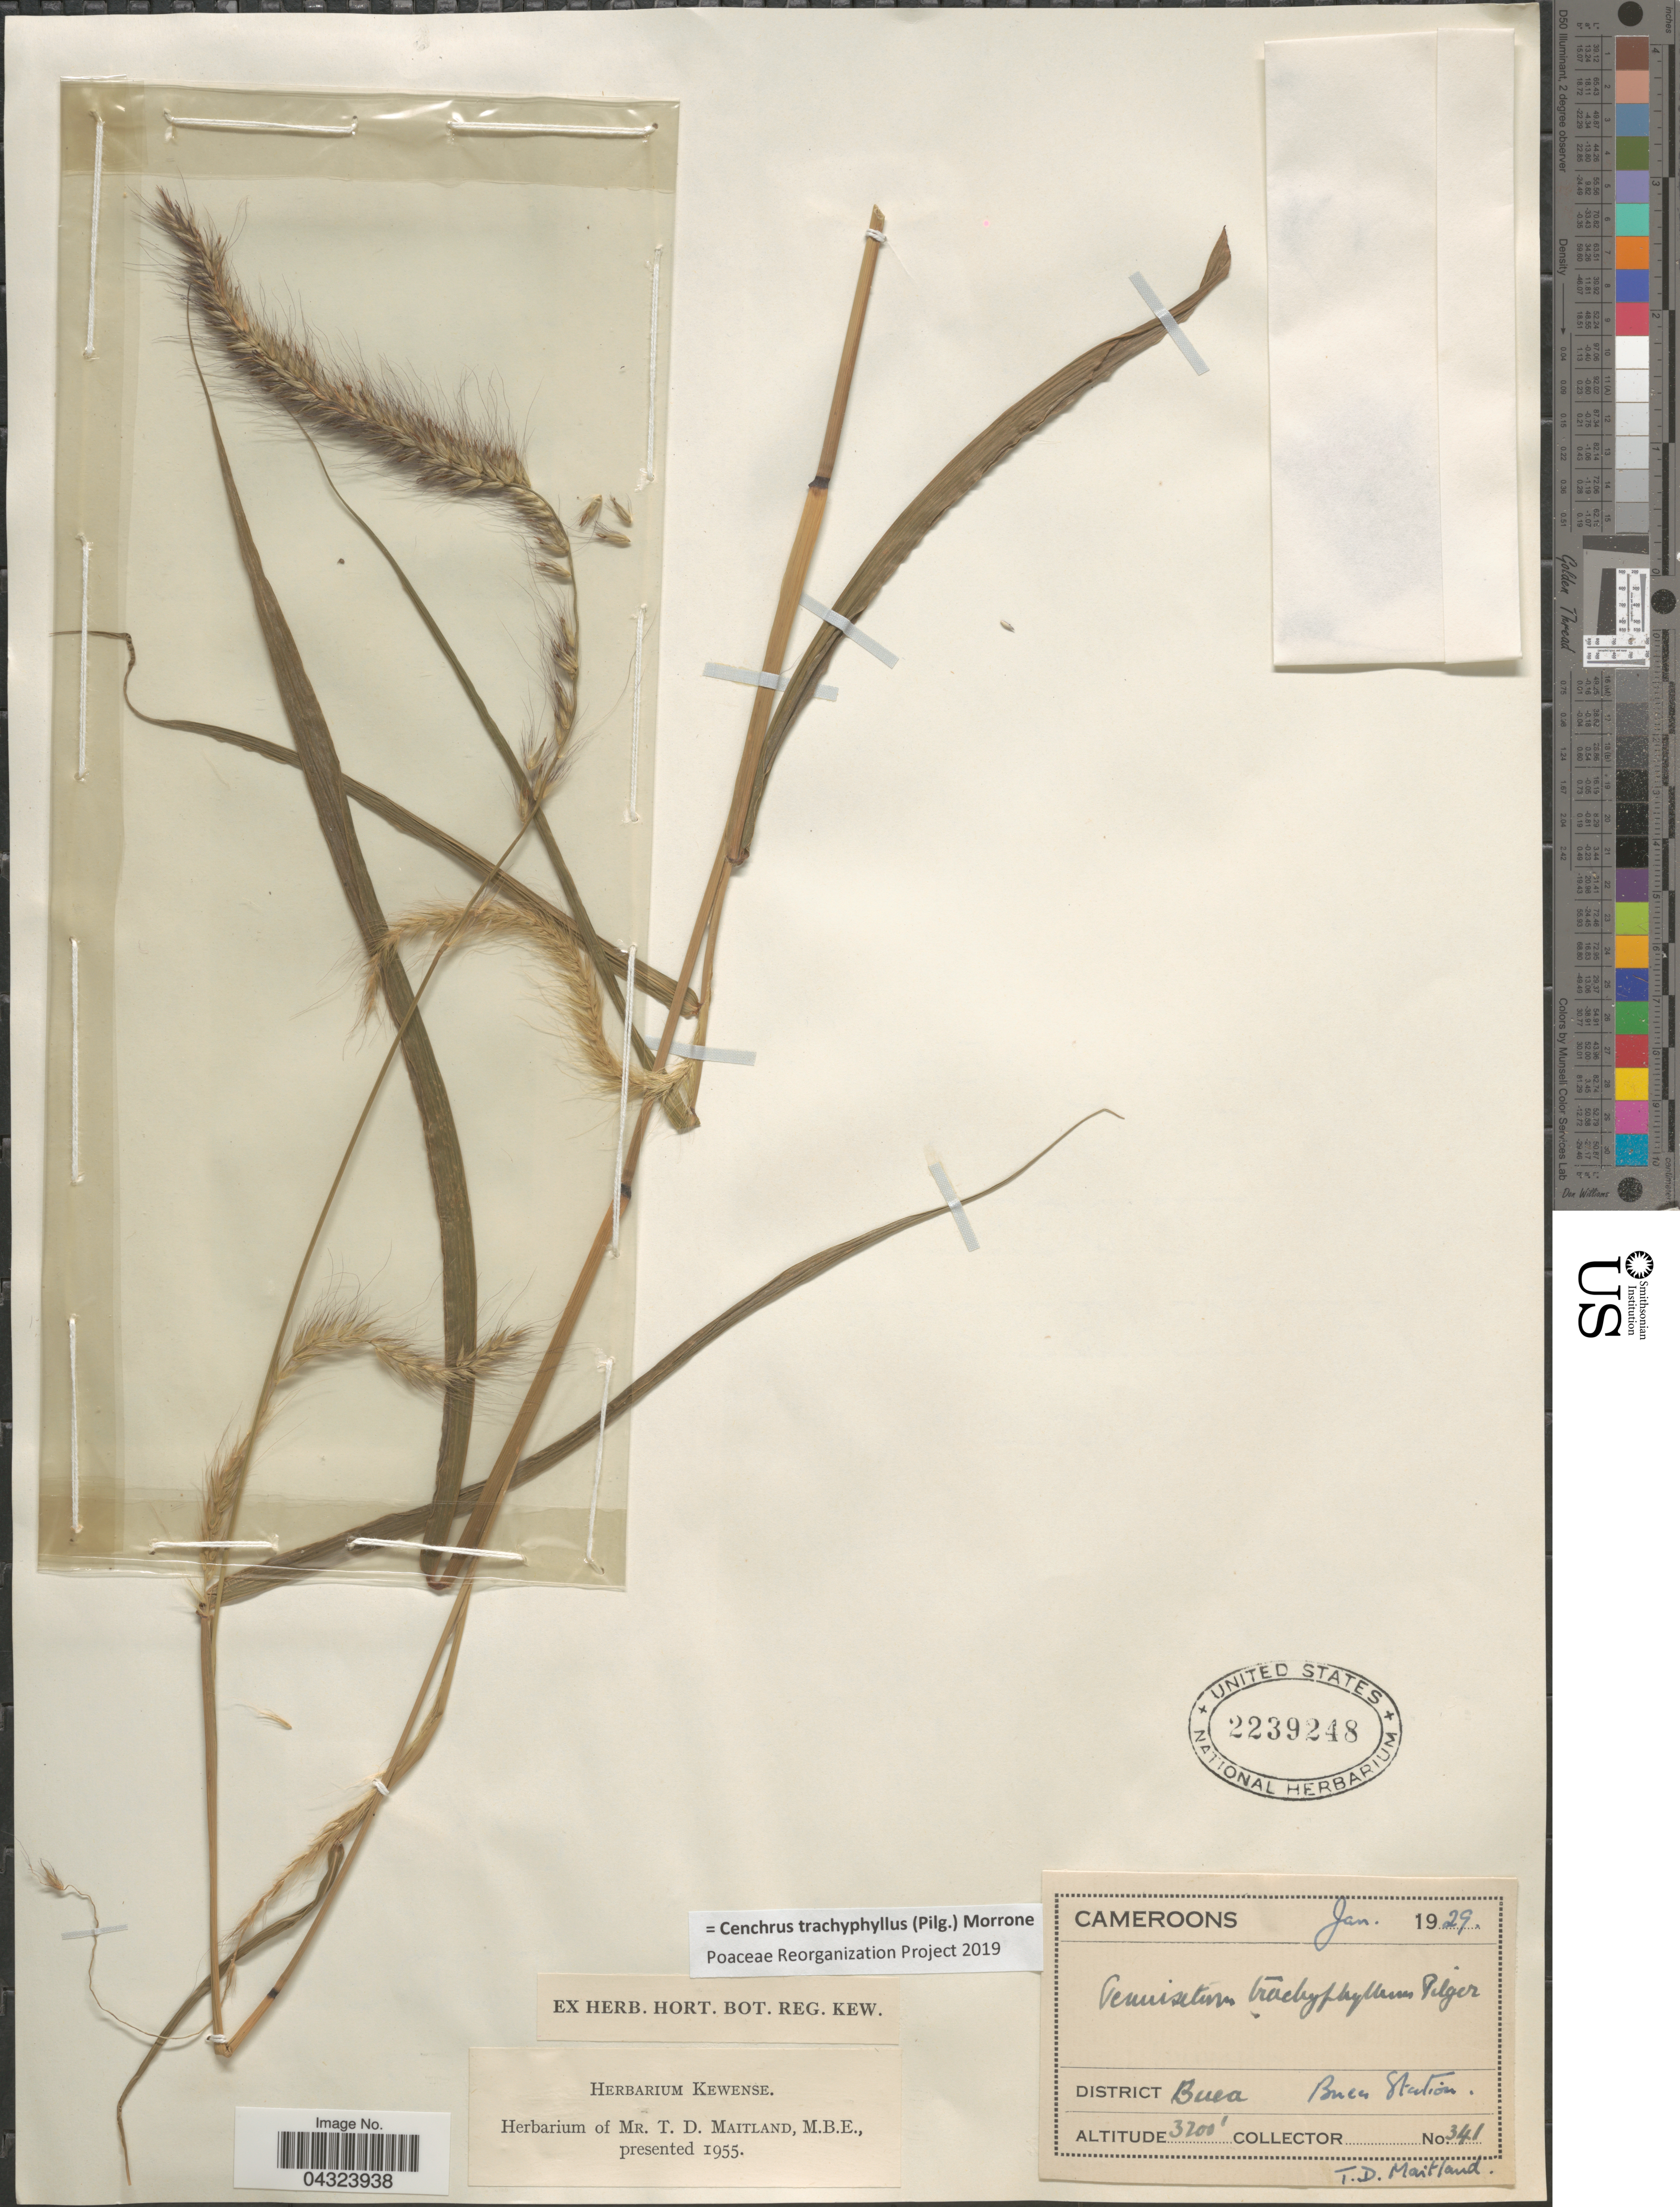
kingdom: Plantae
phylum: Tracheophyta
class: Liliopsida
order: Poales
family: Poaceae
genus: Cenchrus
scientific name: Cenchrus trachyphyllus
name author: (Pilg.) Morrone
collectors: T. Maitland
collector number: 341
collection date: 1929-01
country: Cameroon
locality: District Buea. Buea Station.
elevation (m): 975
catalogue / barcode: US 2239248